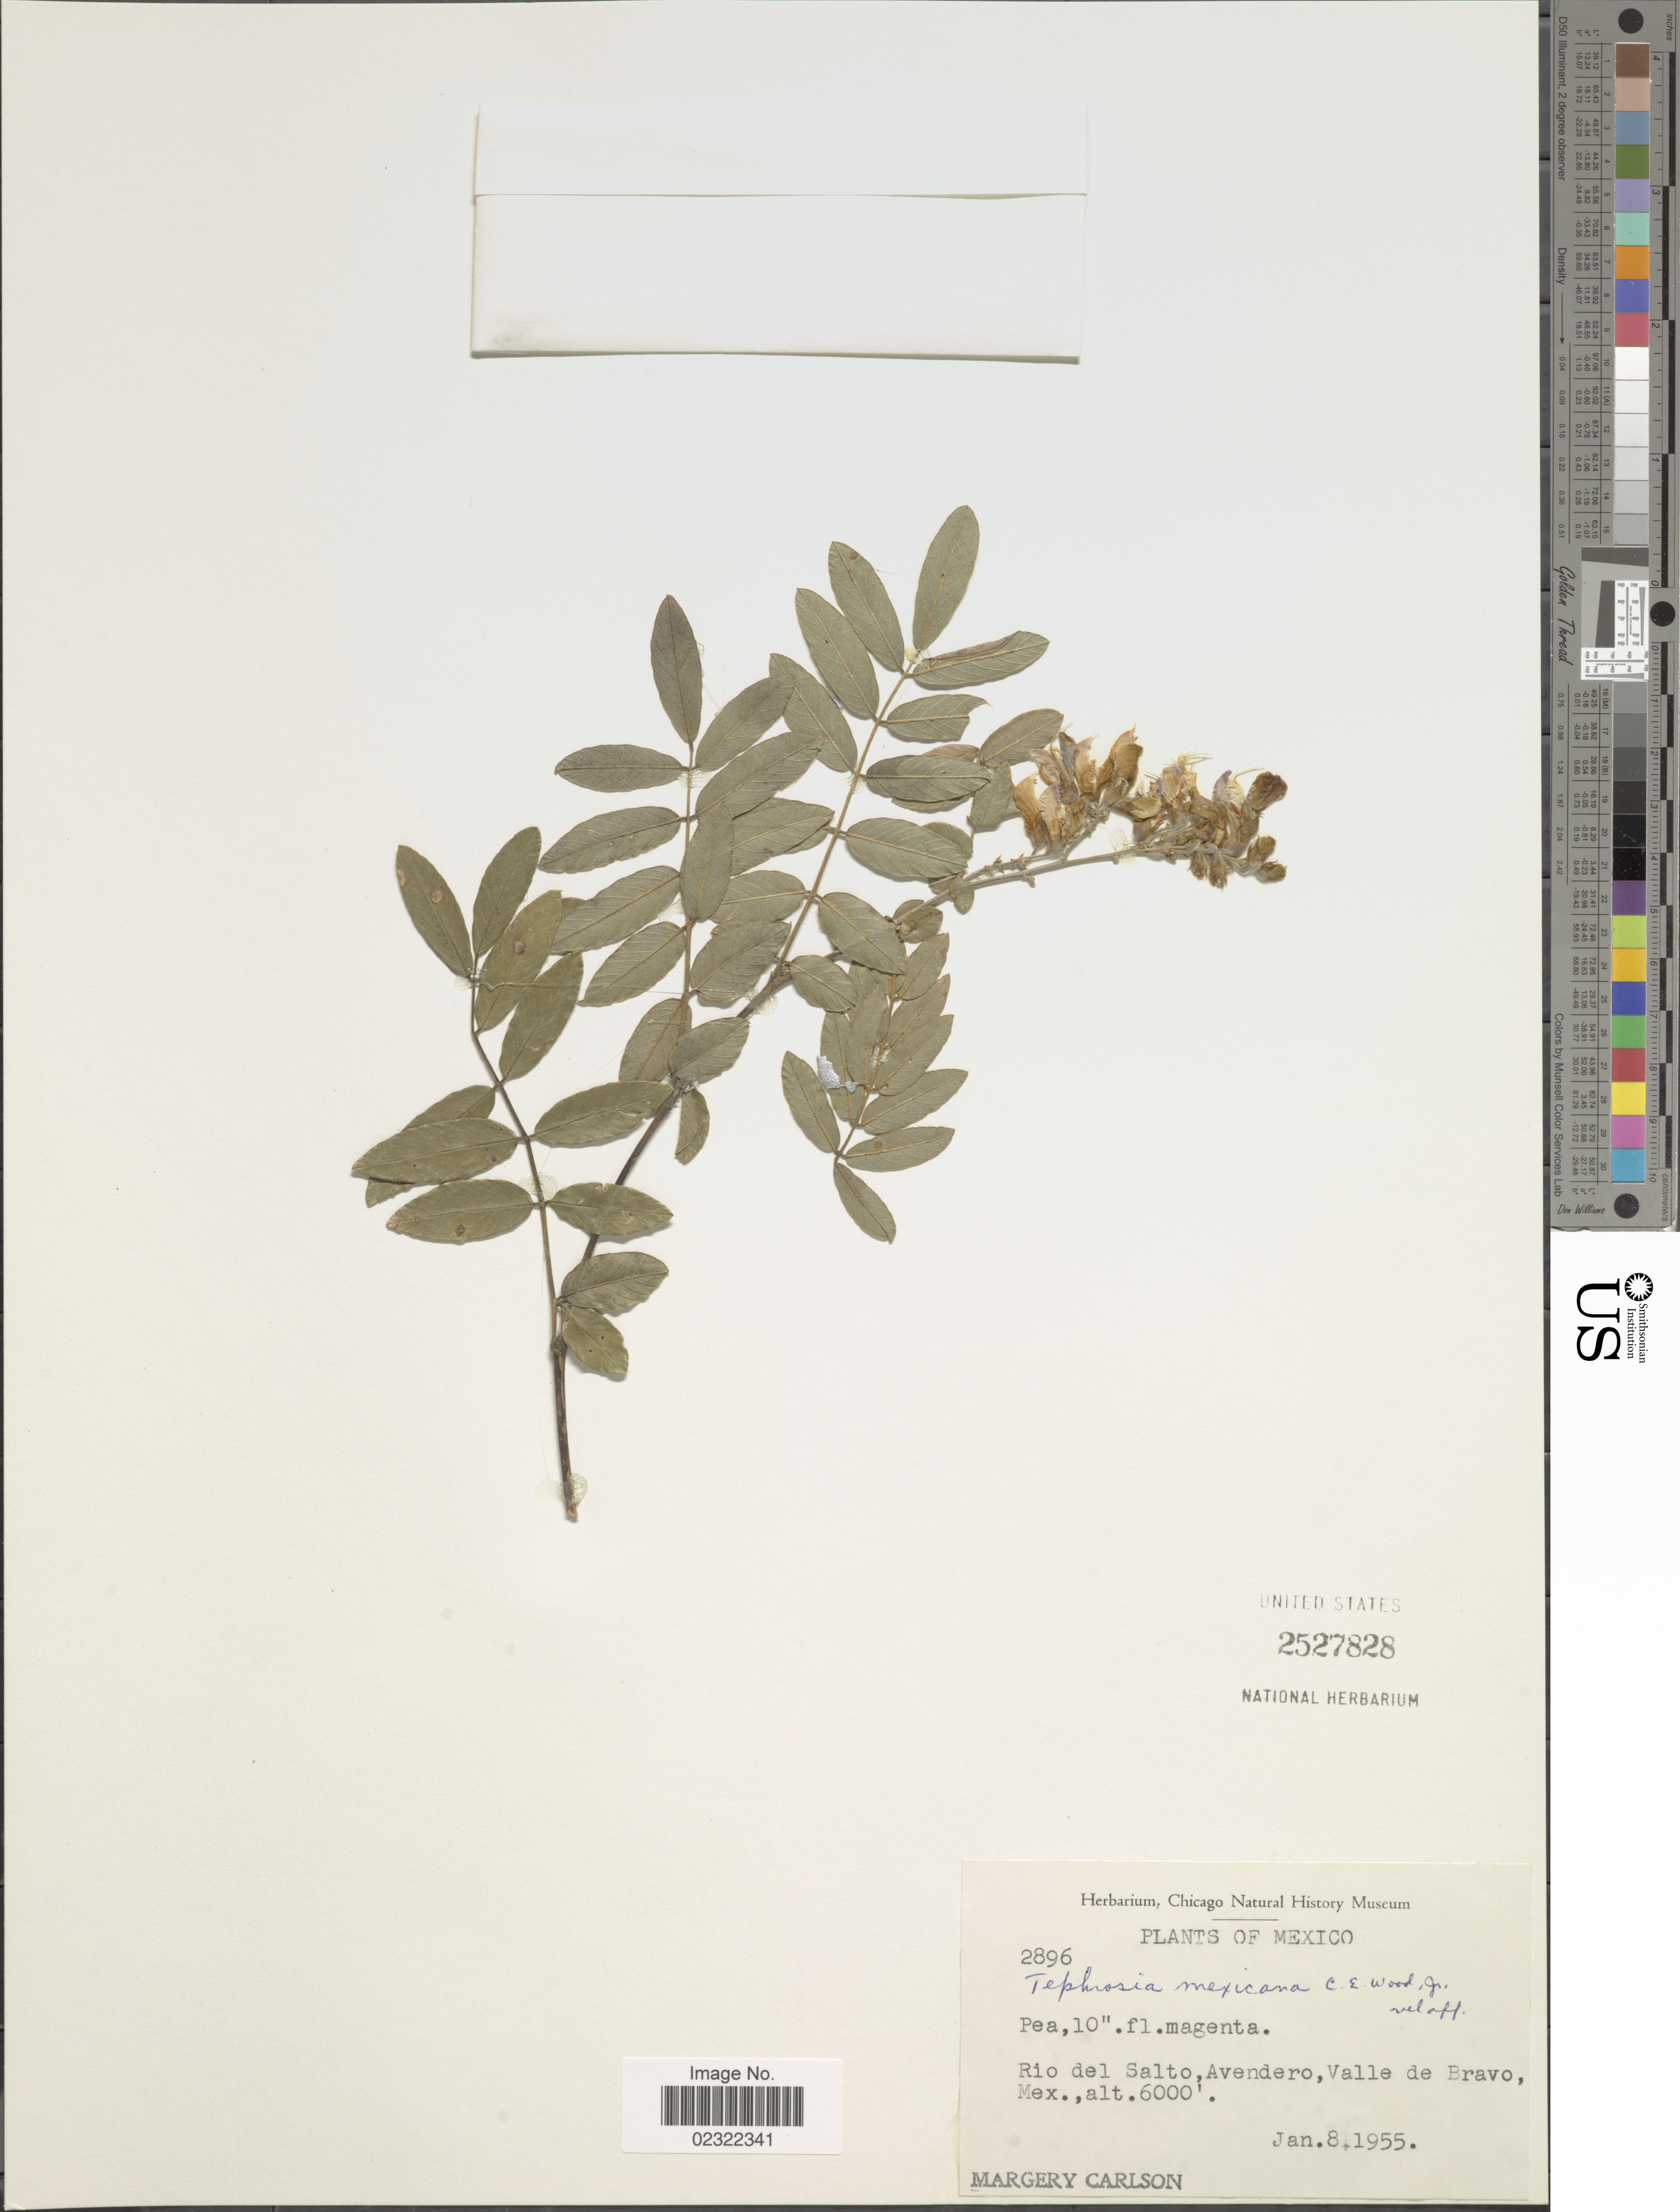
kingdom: Plantae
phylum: Tracheophyta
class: Magnoliopsida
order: Fabales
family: Fabaceae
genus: Tephrosia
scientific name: Tephrosia mexicana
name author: C.E. Wood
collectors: M. C. Carlson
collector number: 2896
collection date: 1955-01-08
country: Mexico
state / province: México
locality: Mexico, Rio del Salto, Avendero, Valle de Bravo, Mex.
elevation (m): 1829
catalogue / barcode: US 2527828